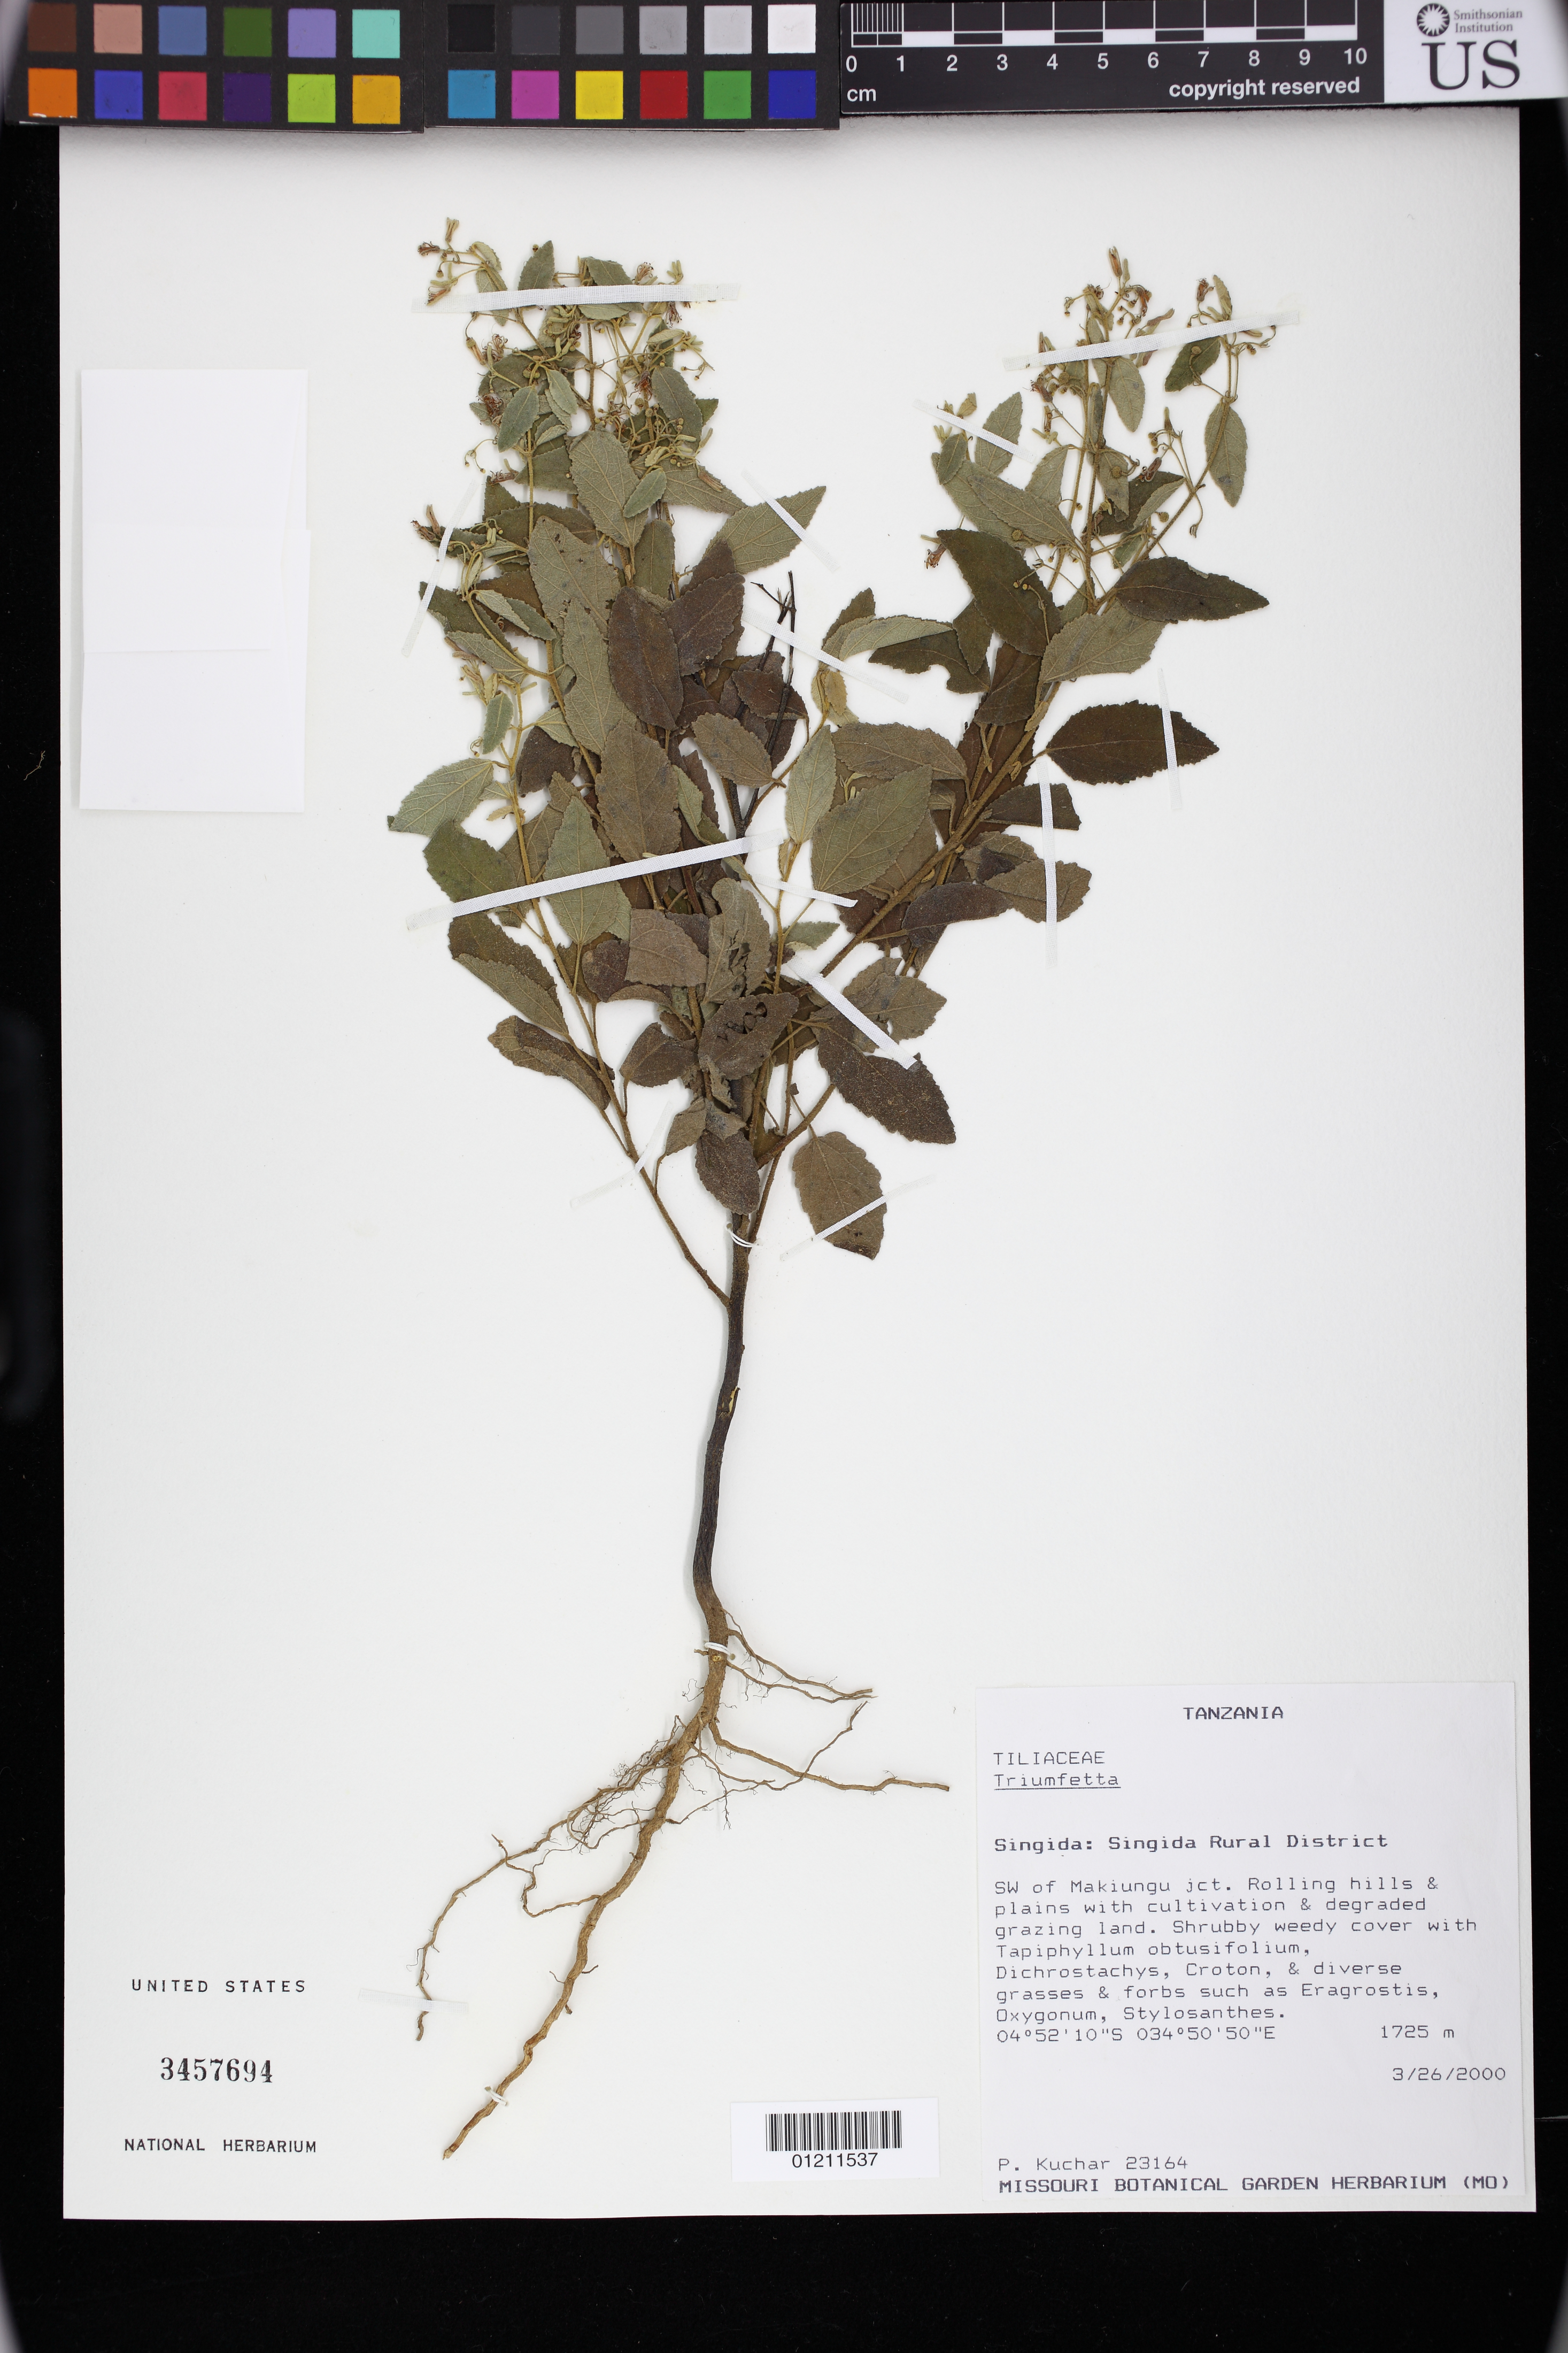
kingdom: Plantae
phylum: Tracheophyta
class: Magnoliopsida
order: Malvales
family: Malvaceae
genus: Triumfetta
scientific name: Triumfetta dekindtiana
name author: Engl.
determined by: Dorr, Laurence J., Curator (BOT), Smithsonian Institution - National Museum of Natural History (UNITED STATES)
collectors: P. Kuchar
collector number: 23164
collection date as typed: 26 Mar 2000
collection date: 2000-03-26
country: Tanzania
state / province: Singida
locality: Singida: Singida Rural District . SW of Makiungu jct.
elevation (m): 1725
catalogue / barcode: US 3457694